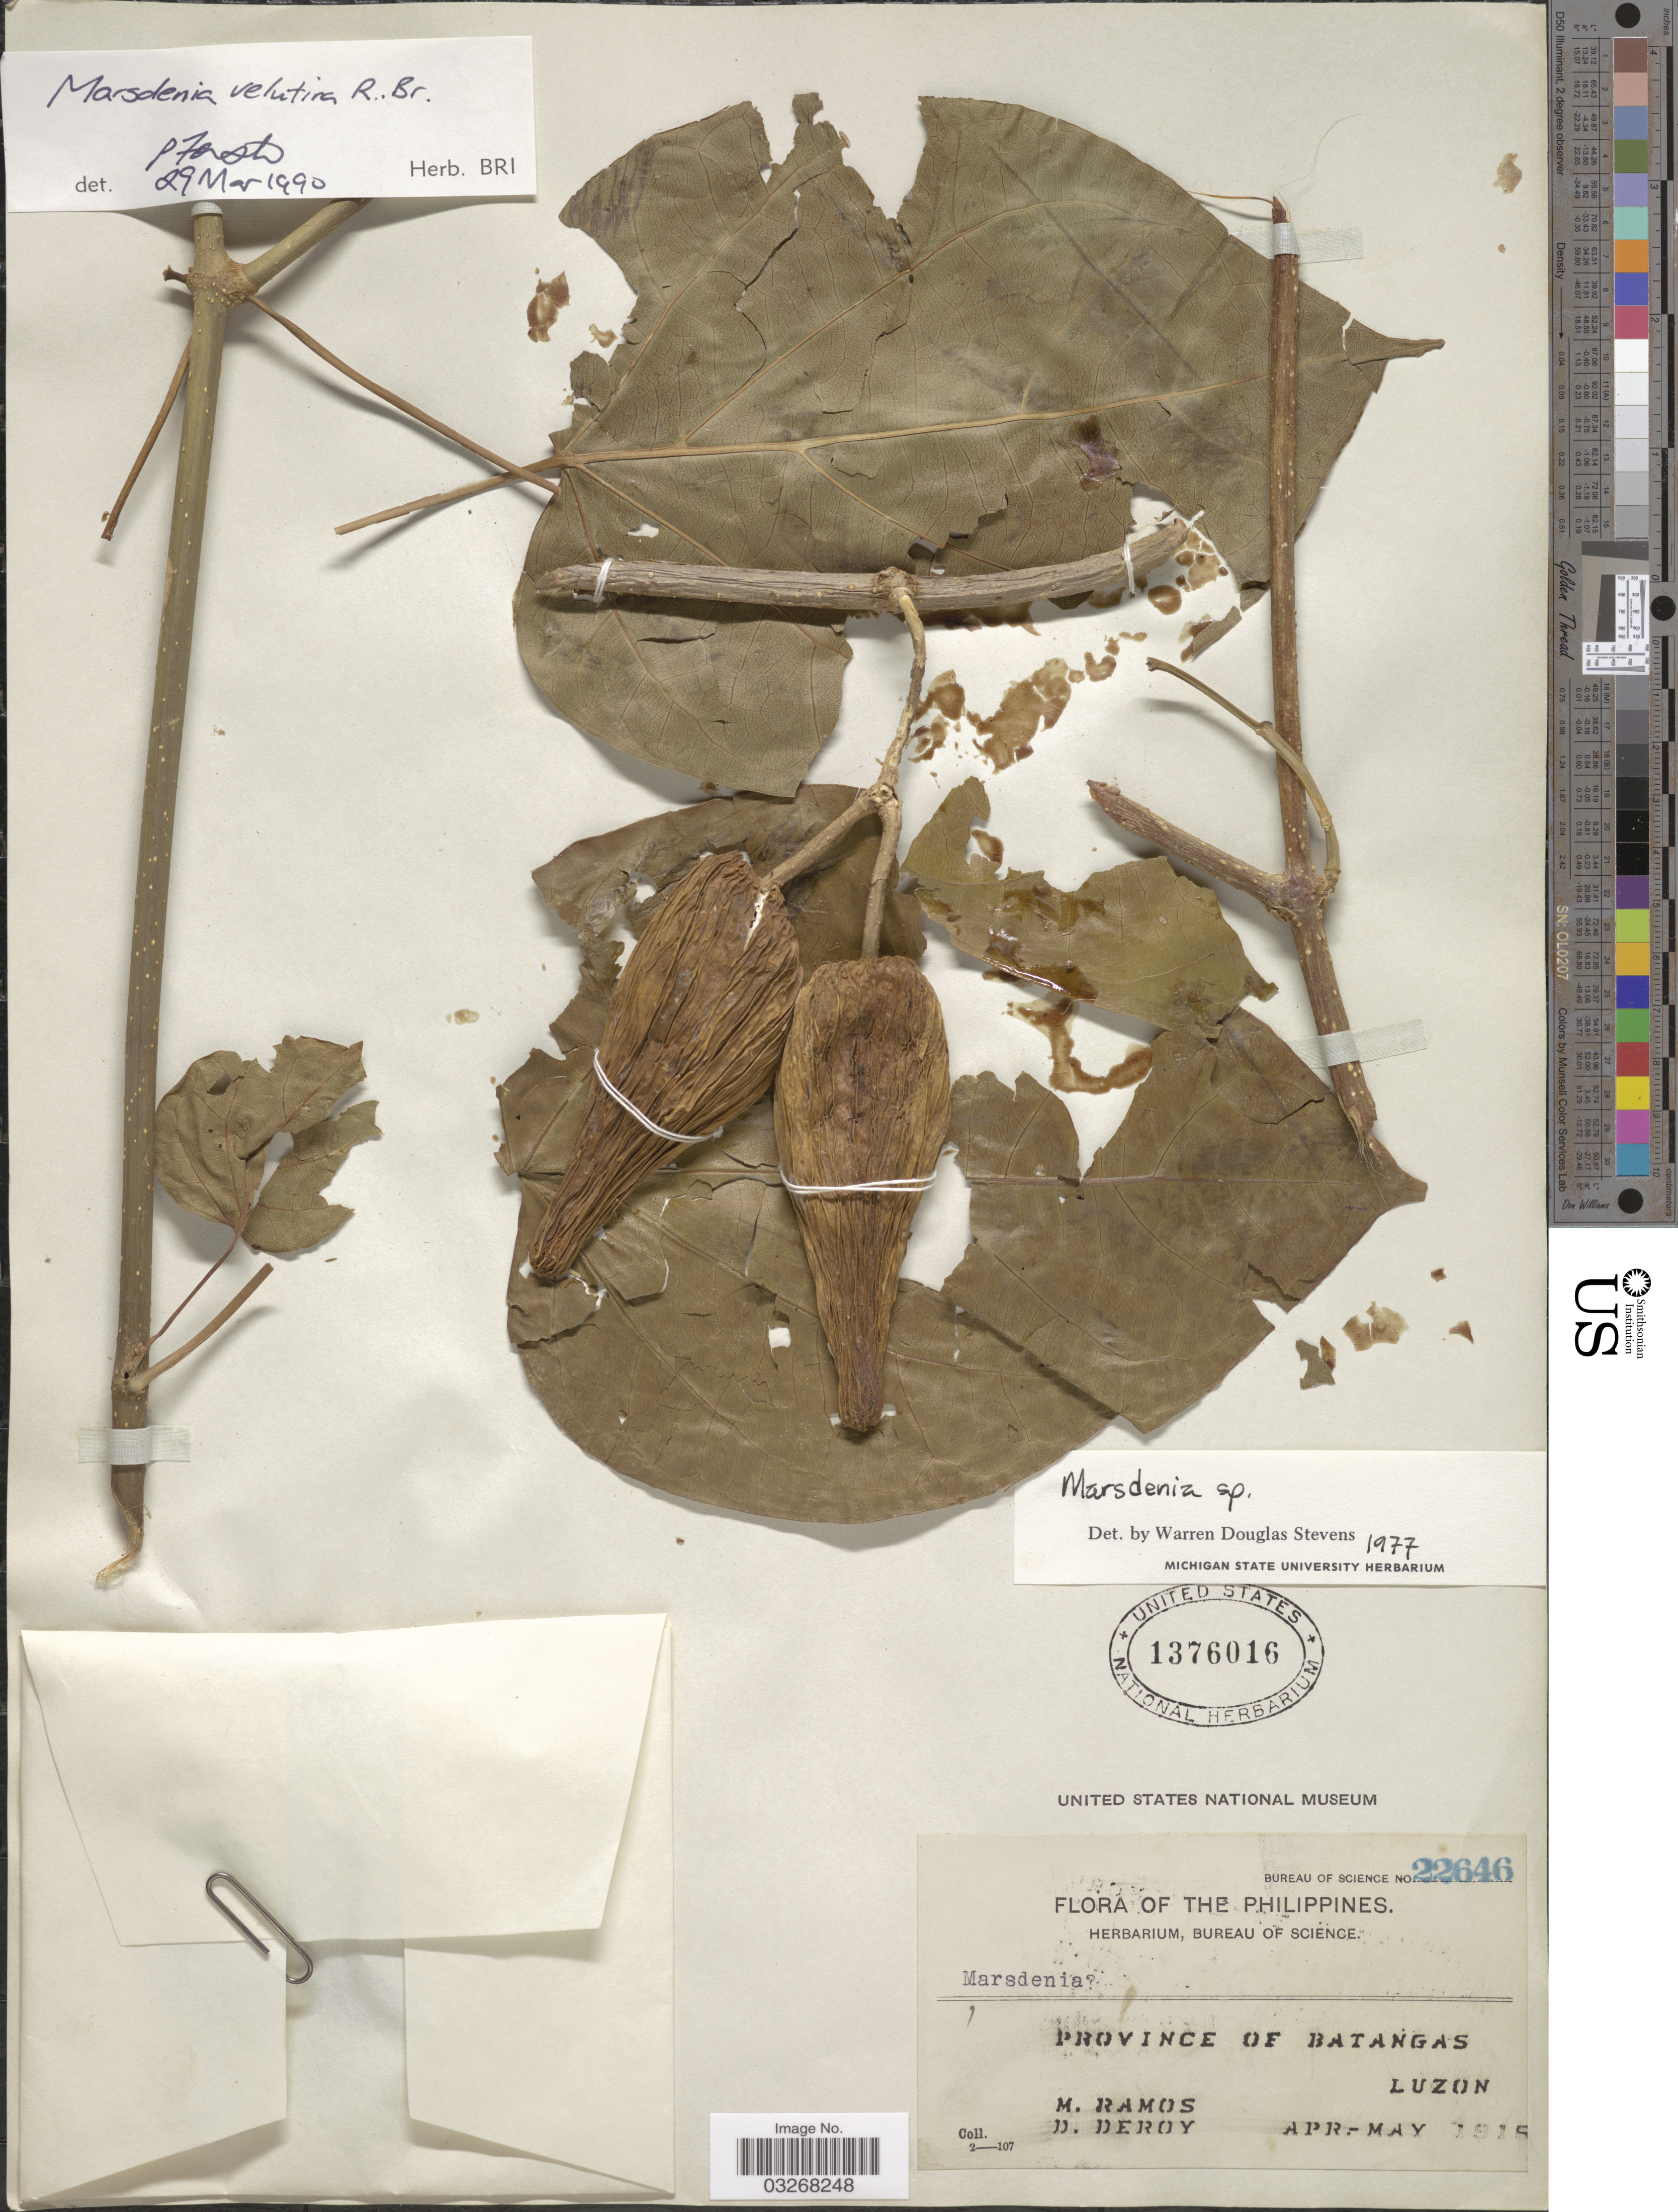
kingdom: Plantae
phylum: Tracheophyta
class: Magnoliopsida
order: Gentianales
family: Apocynaceae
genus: Marsdenia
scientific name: Marsdenia sp.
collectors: M. Ramos & D. Deroy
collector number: Bureau of Science 22646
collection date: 1915-04/1915-05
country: Philippines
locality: Province of Batangas. Luzon.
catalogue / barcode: US 1376016